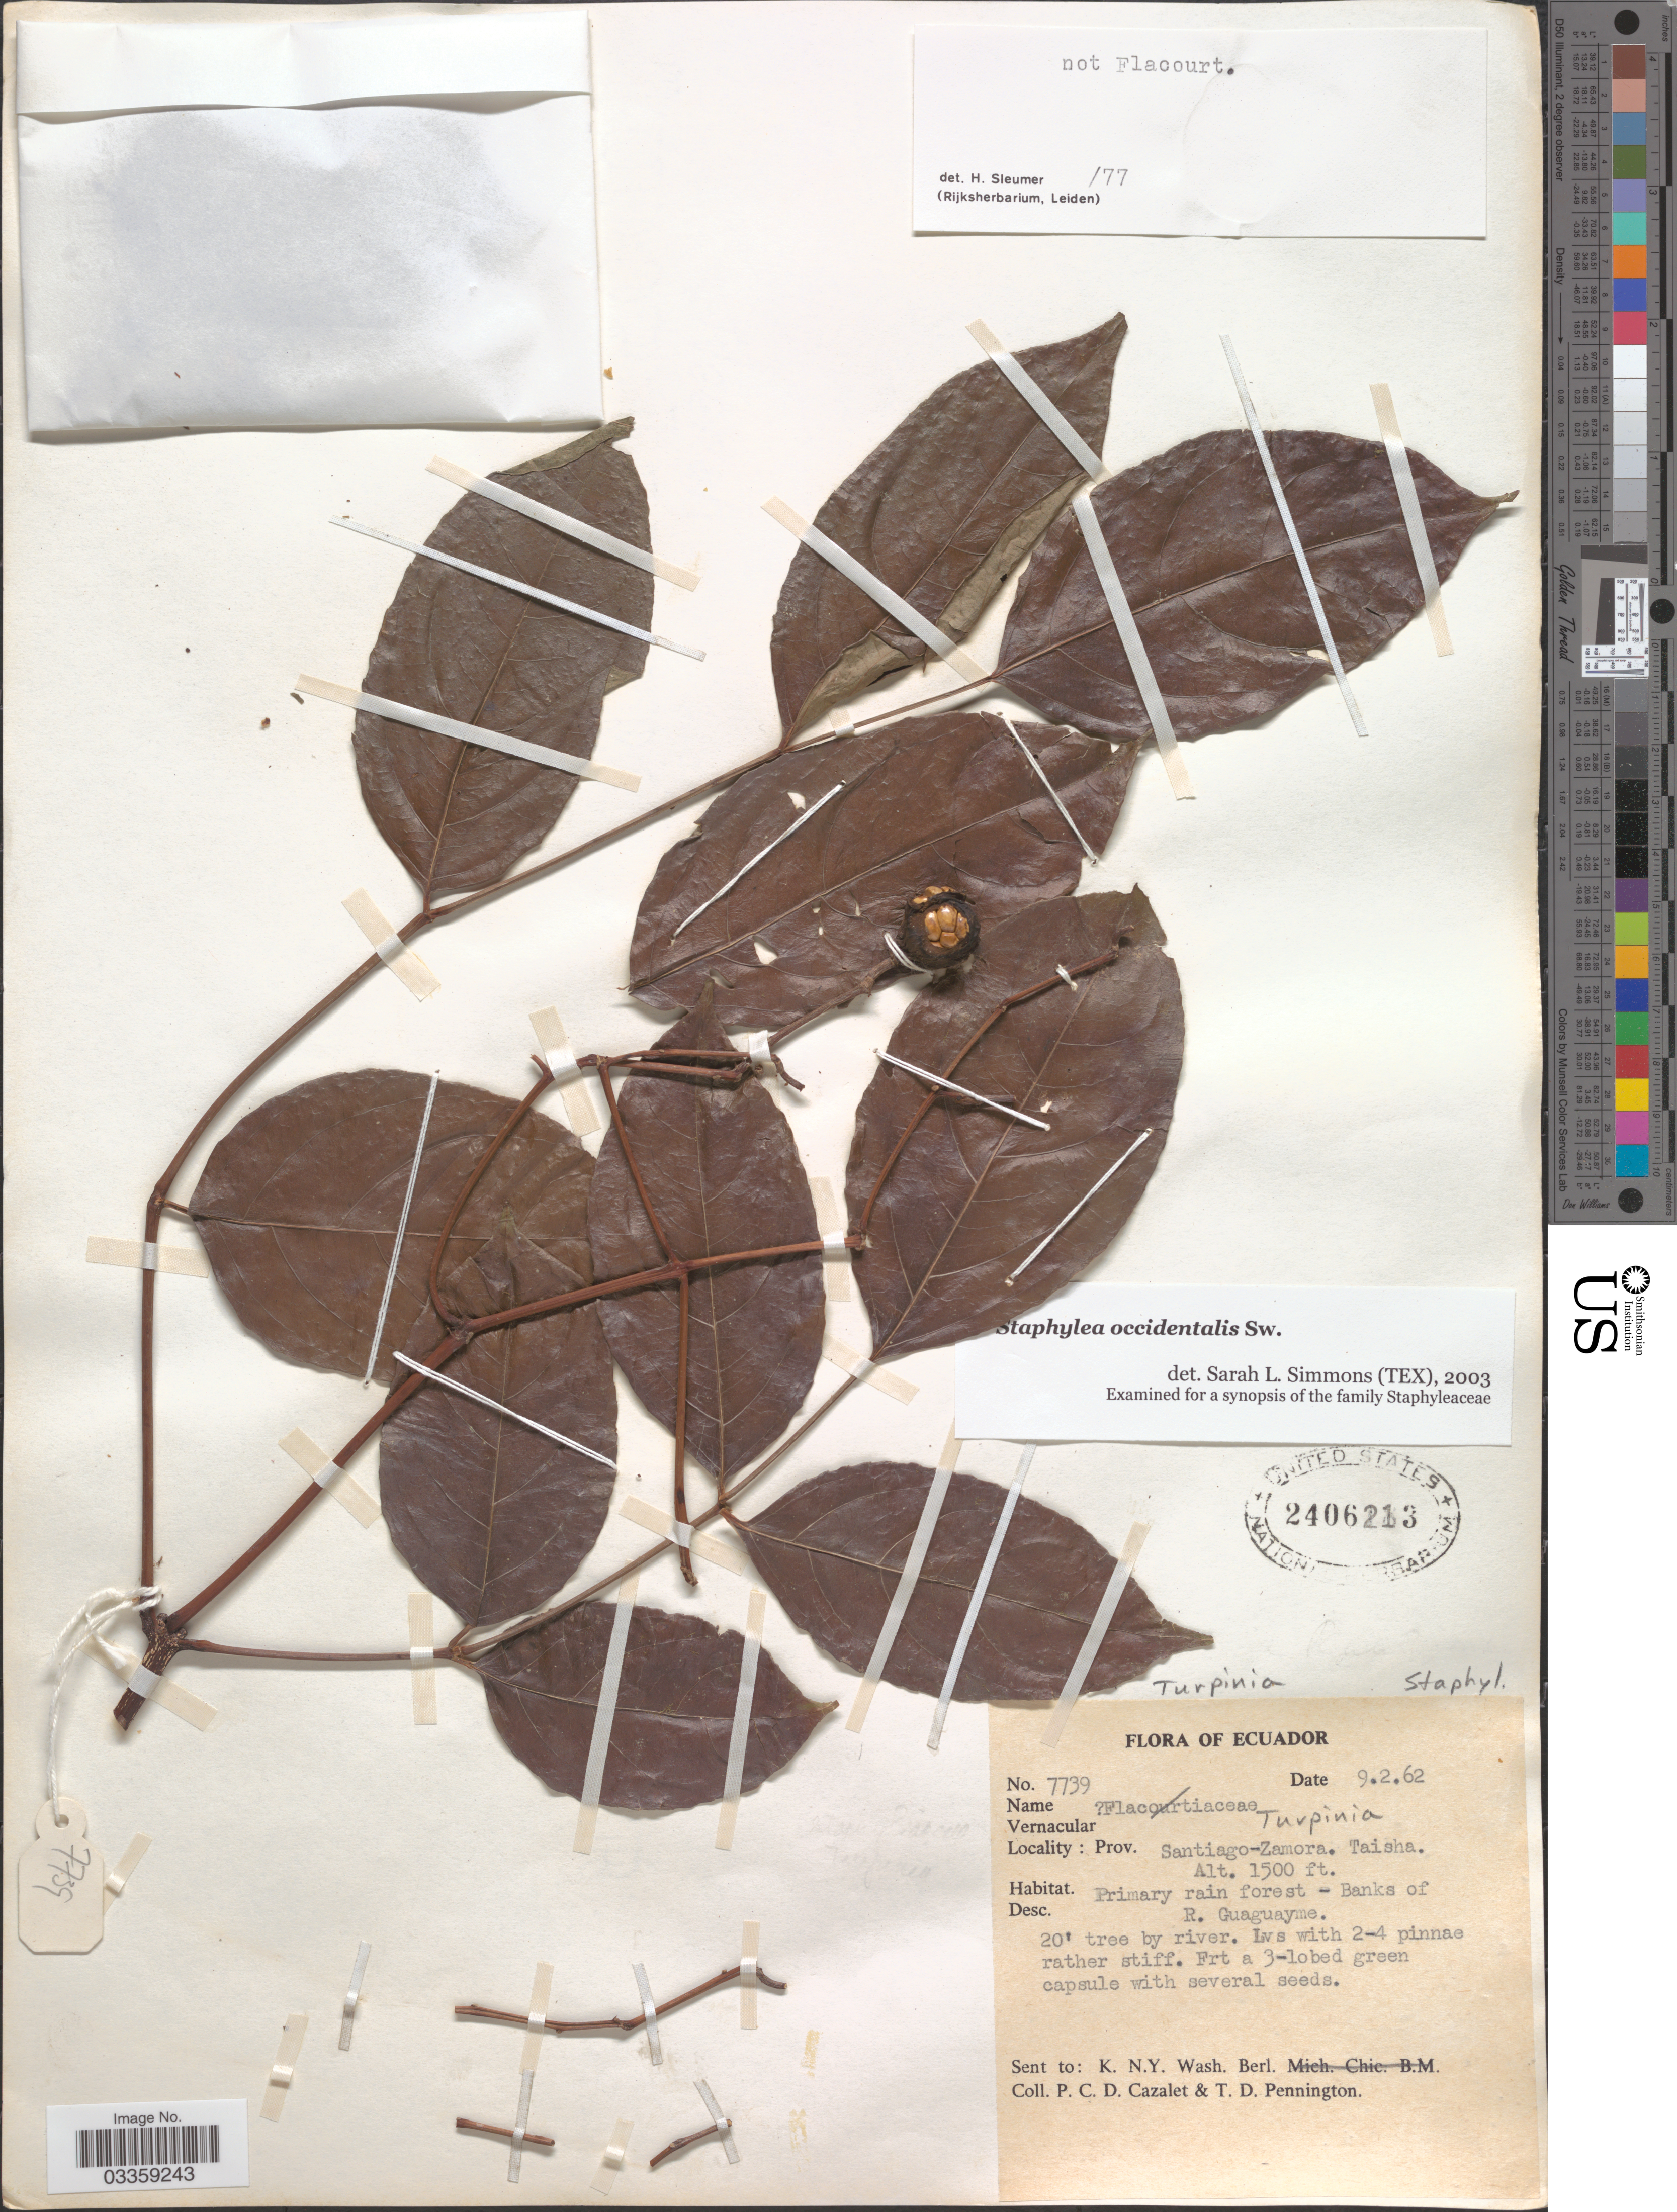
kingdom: Plantae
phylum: Tracheophyta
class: Magnoliopsida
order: Crossosomatales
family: Staphyleaceae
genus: Turpinia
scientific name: Turpinia occidentalis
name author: (Sw.) G. Don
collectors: P. C. D. Cazalet & T. D. Pennington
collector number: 7739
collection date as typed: Transcribed d/m/y: 9/2/62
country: Ecuador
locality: Prov. Santiago-Zamora. Taisha, Banks of R. Guaguayme.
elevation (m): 457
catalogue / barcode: US 2406213